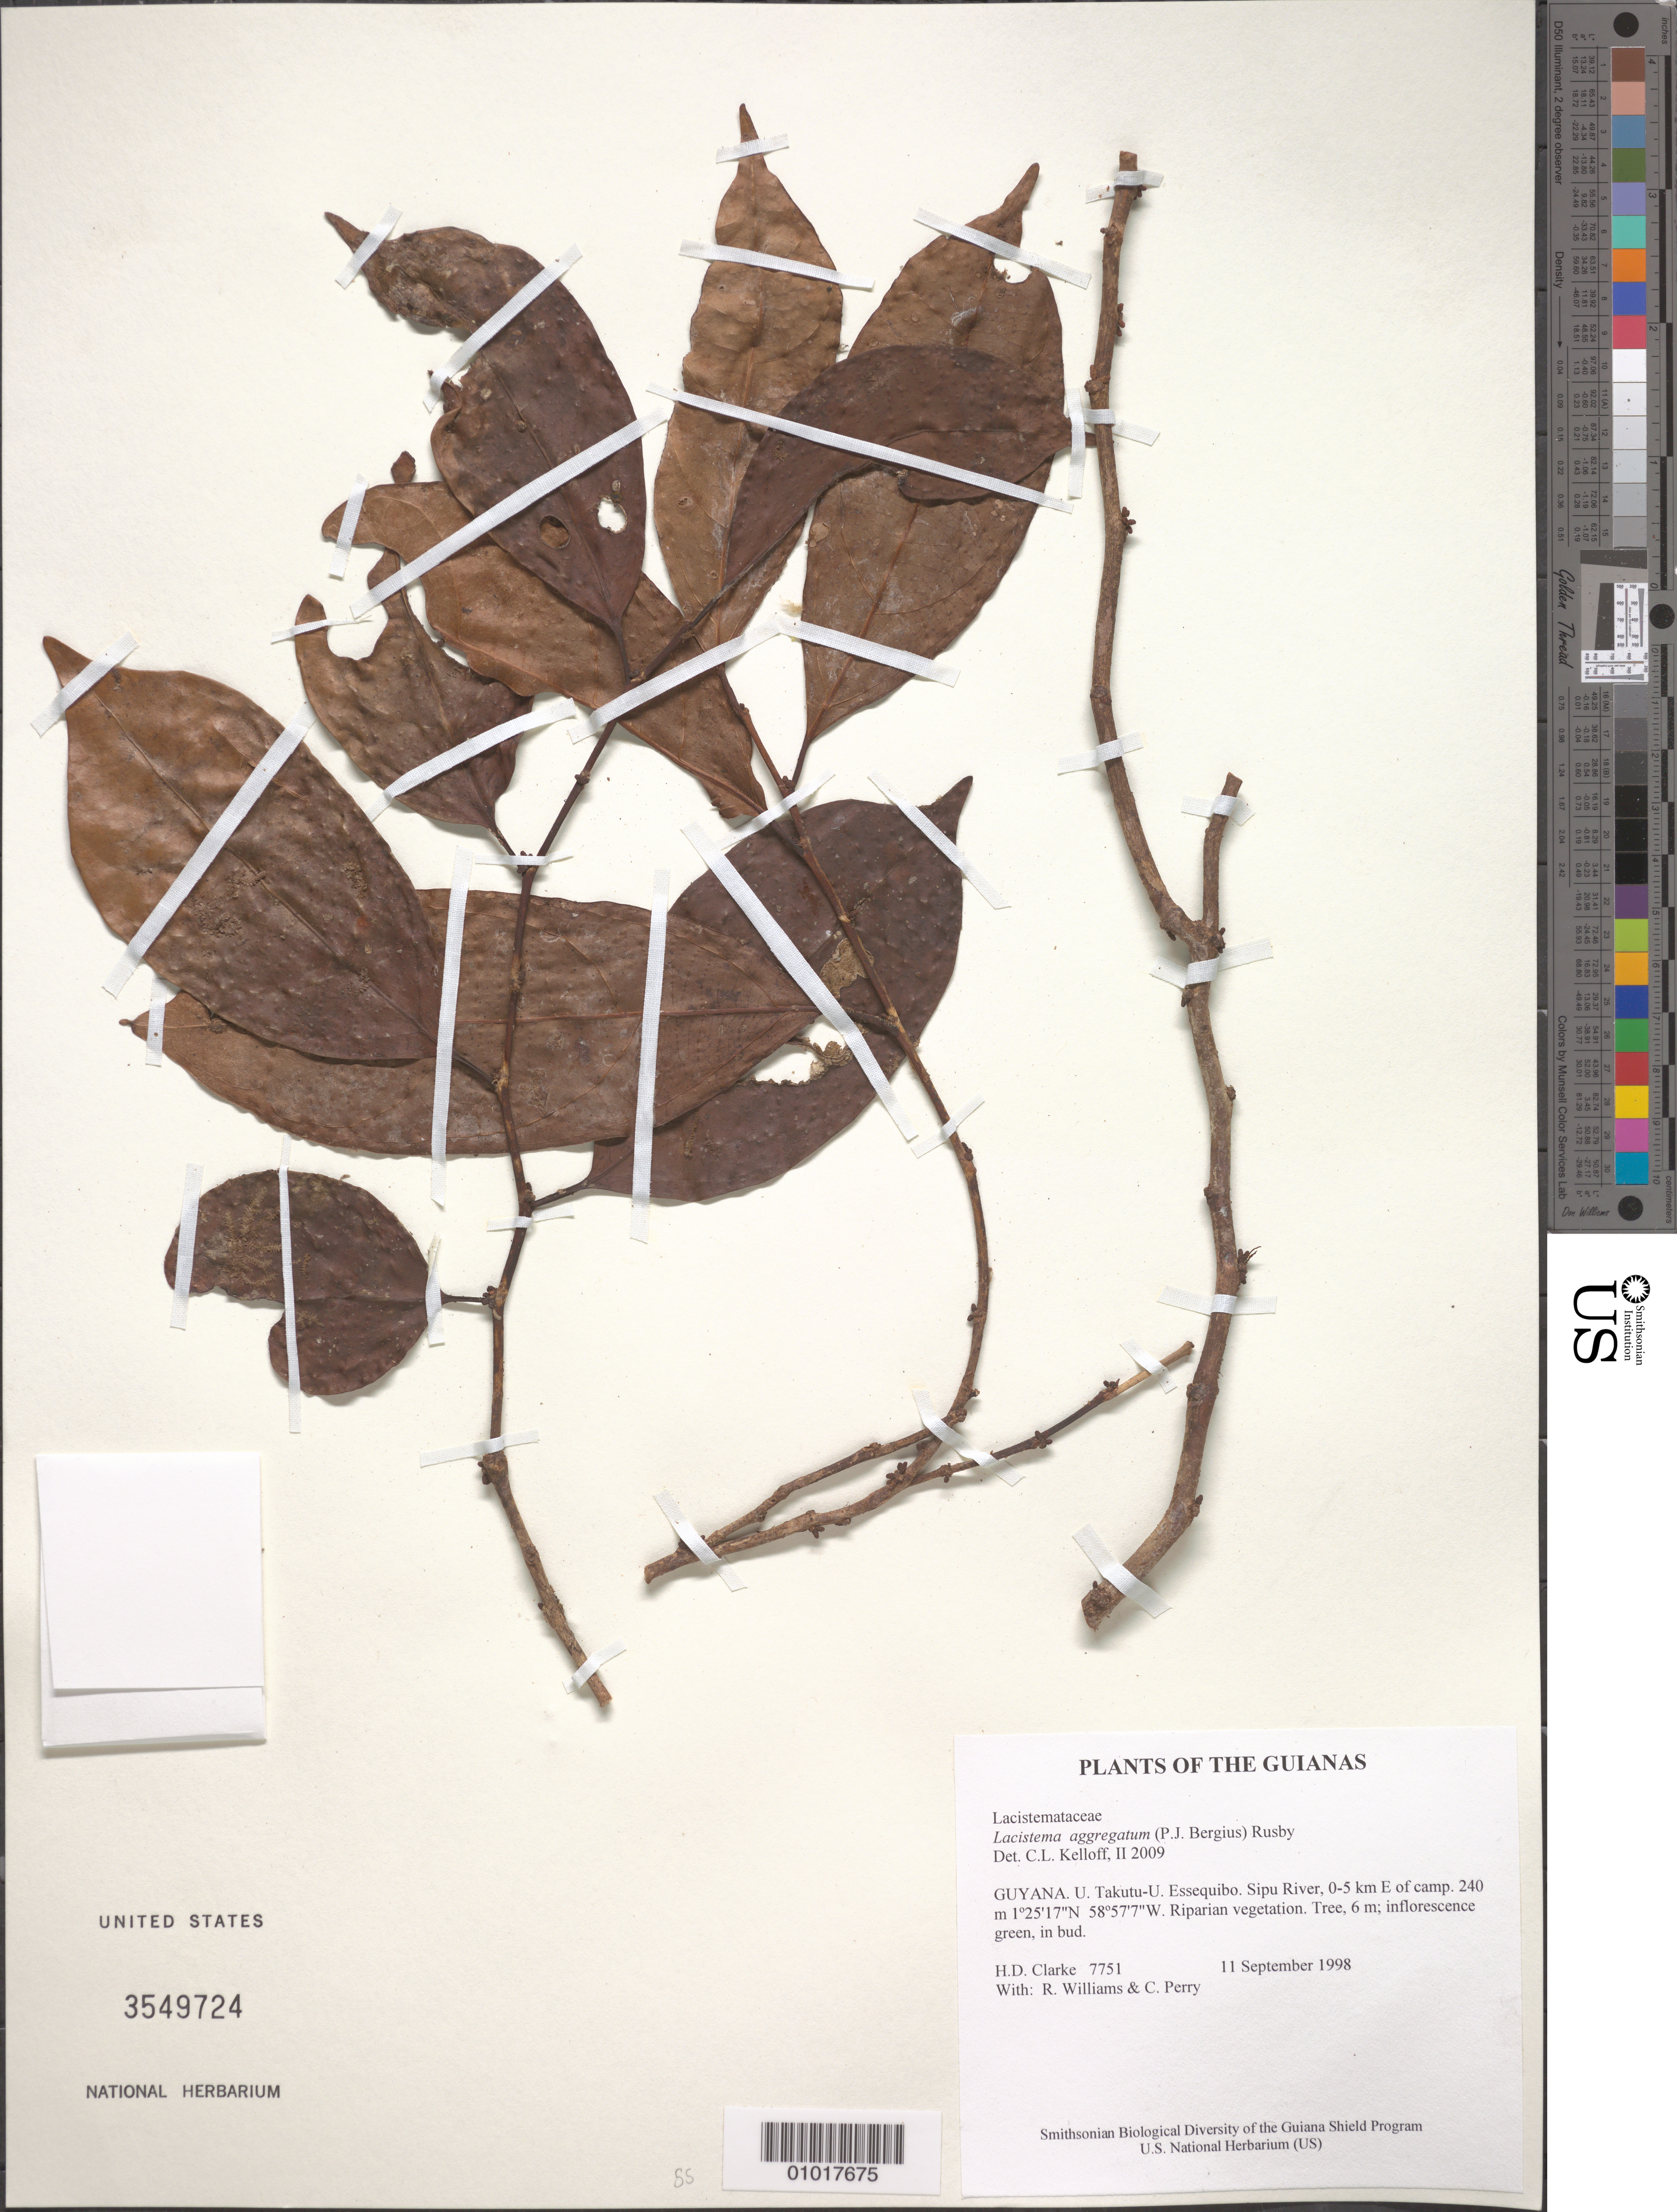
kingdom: Plantae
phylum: Tracheophyta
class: Magnoliopsida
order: Malpighiales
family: Lacistemataceae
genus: Lacistema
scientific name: Lacistema aggregatum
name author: (P.J. Bergius) Rusby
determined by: Kelloff, Carol L., (US), Smithsonian Institution - National Museum of Natural History (UNITED STATES)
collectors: H. D. Clarke, R. Williams & C. Perry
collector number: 7751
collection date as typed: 11 September 1998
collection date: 1998-09-11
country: Guyana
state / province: U. Takutu-U. Essequibo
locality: Sipu River, 0-5 km E of camp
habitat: Riparian vegetation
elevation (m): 240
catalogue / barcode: US 3549724